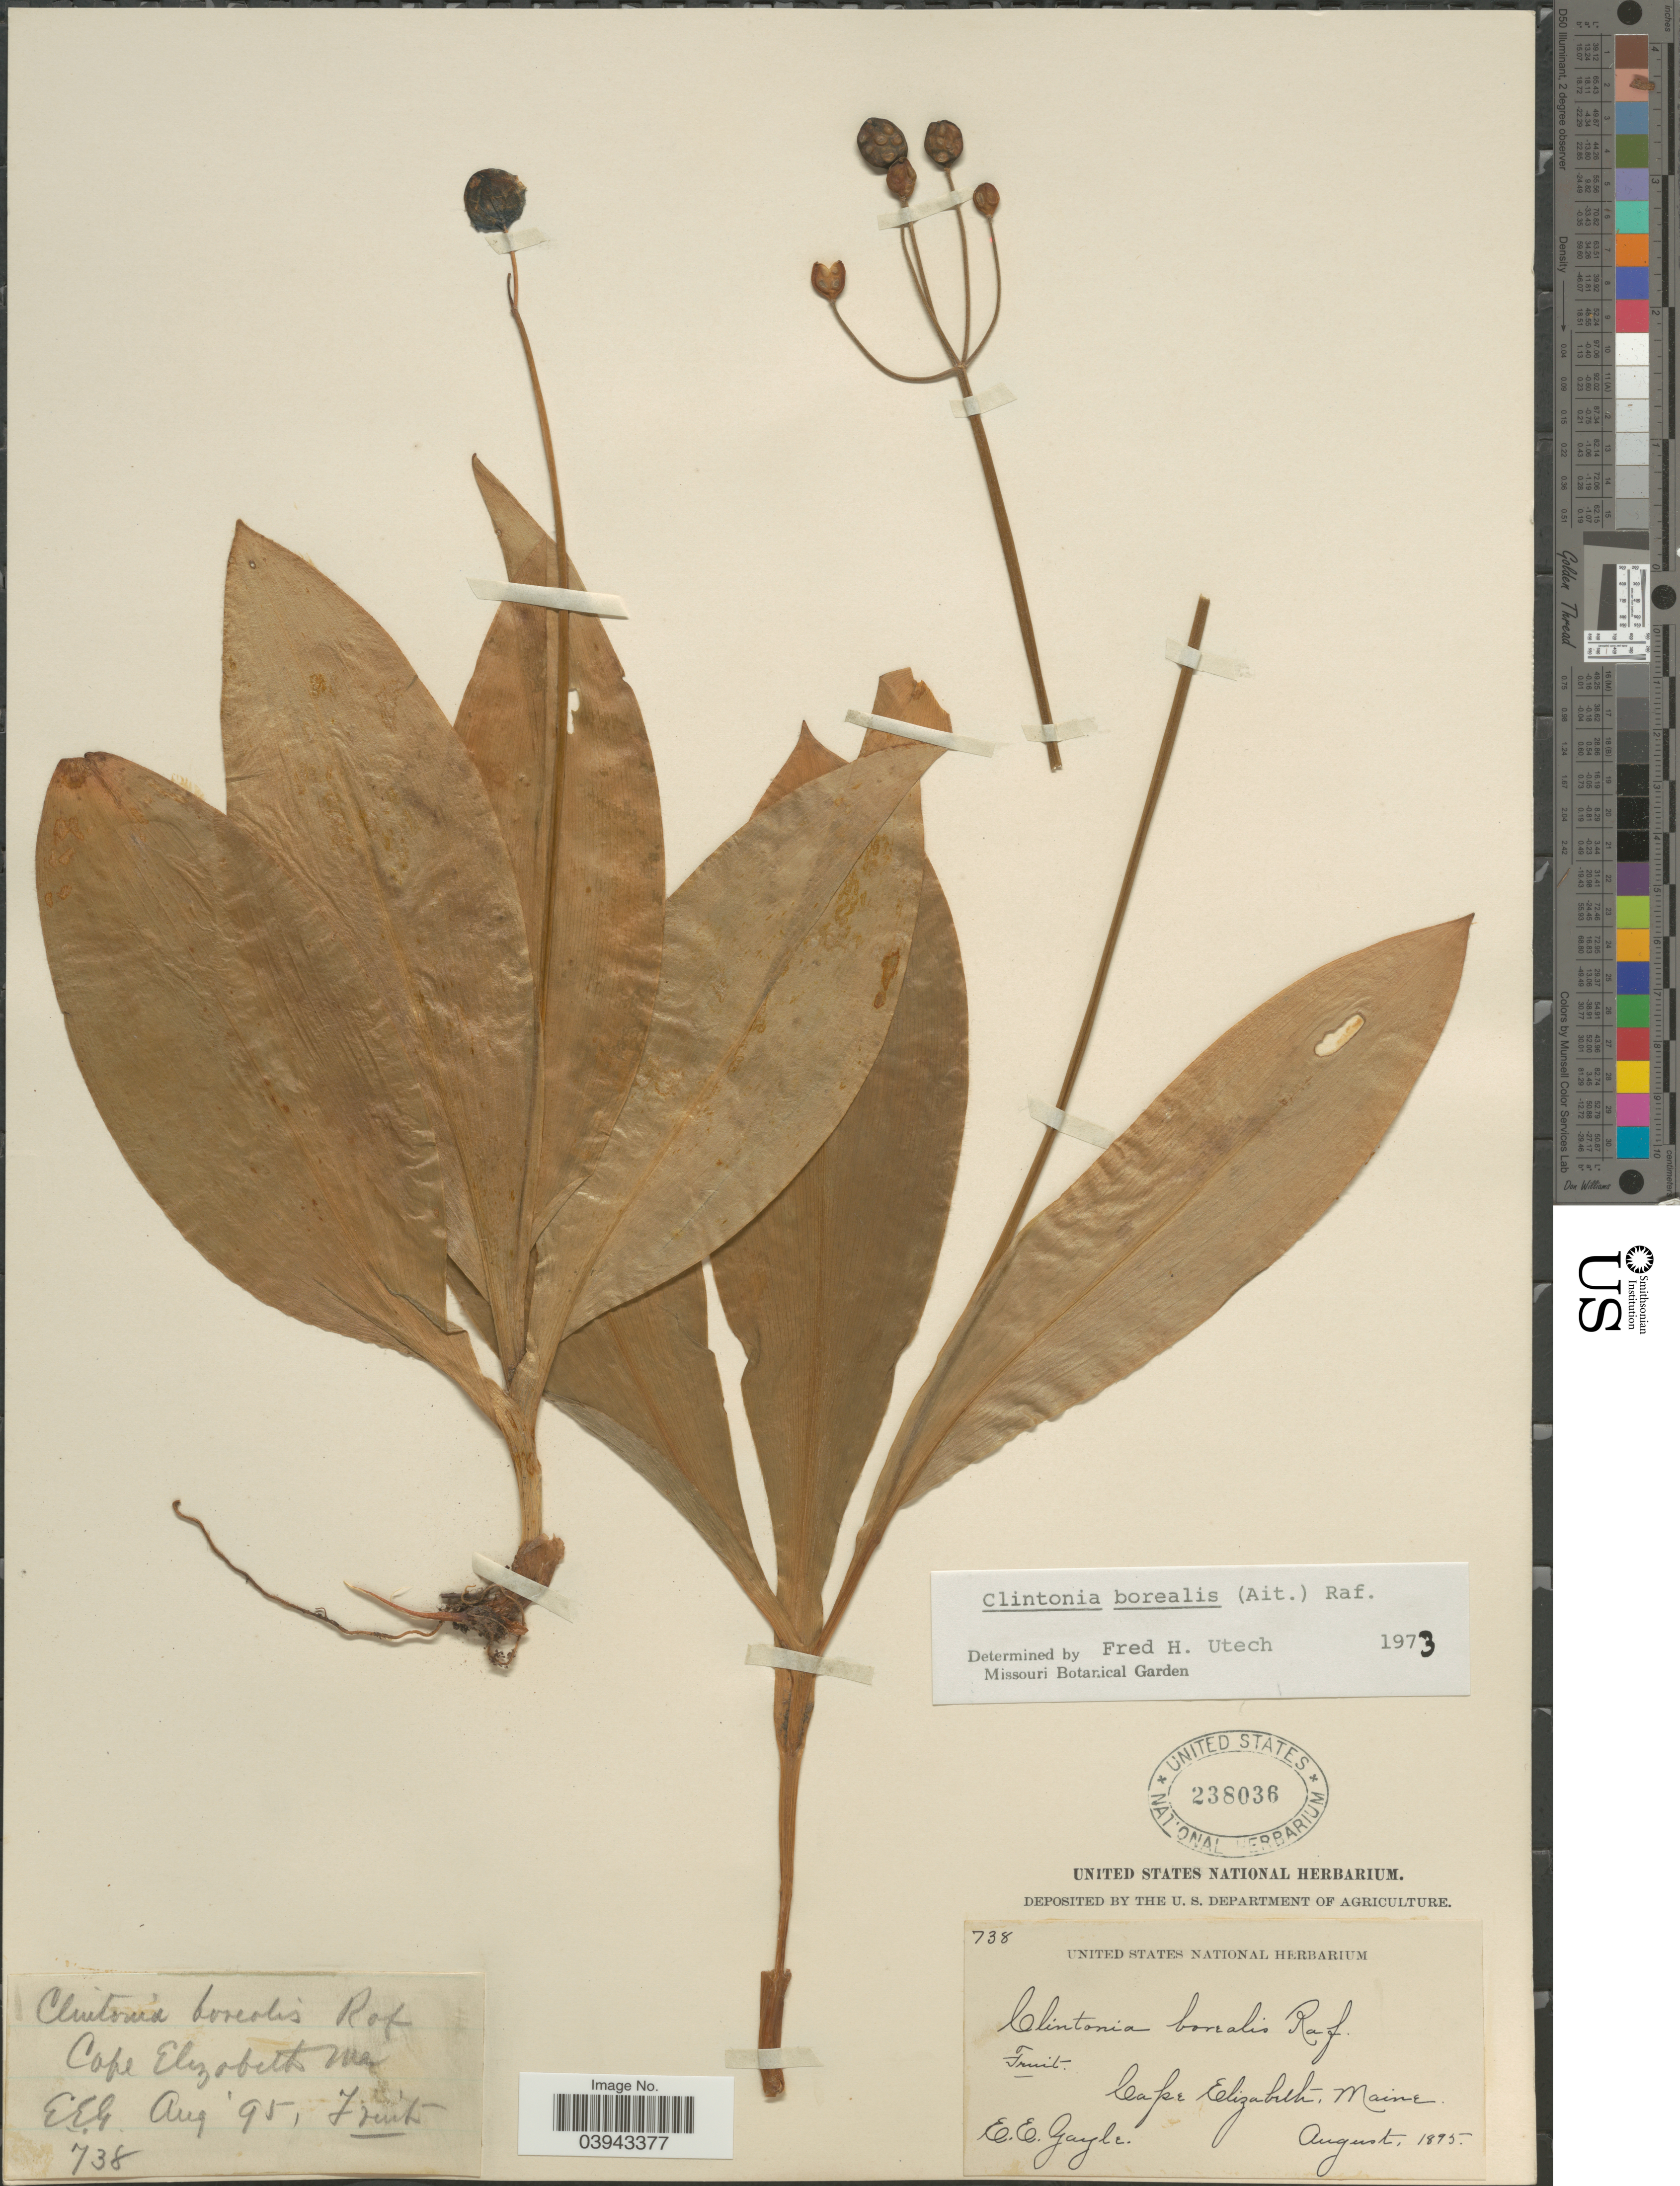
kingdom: Plantae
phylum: Tracheophyta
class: Liliopsida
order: Liliales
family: Liliaceae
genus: Clintonia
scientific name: Clintonia borealis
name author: (Aiton) Raf.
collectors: E. Gayle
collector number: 738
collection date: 1895-08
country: United States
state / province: Maine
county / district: Cumberland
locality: Cape Elizabeth.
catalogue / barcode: US 238036